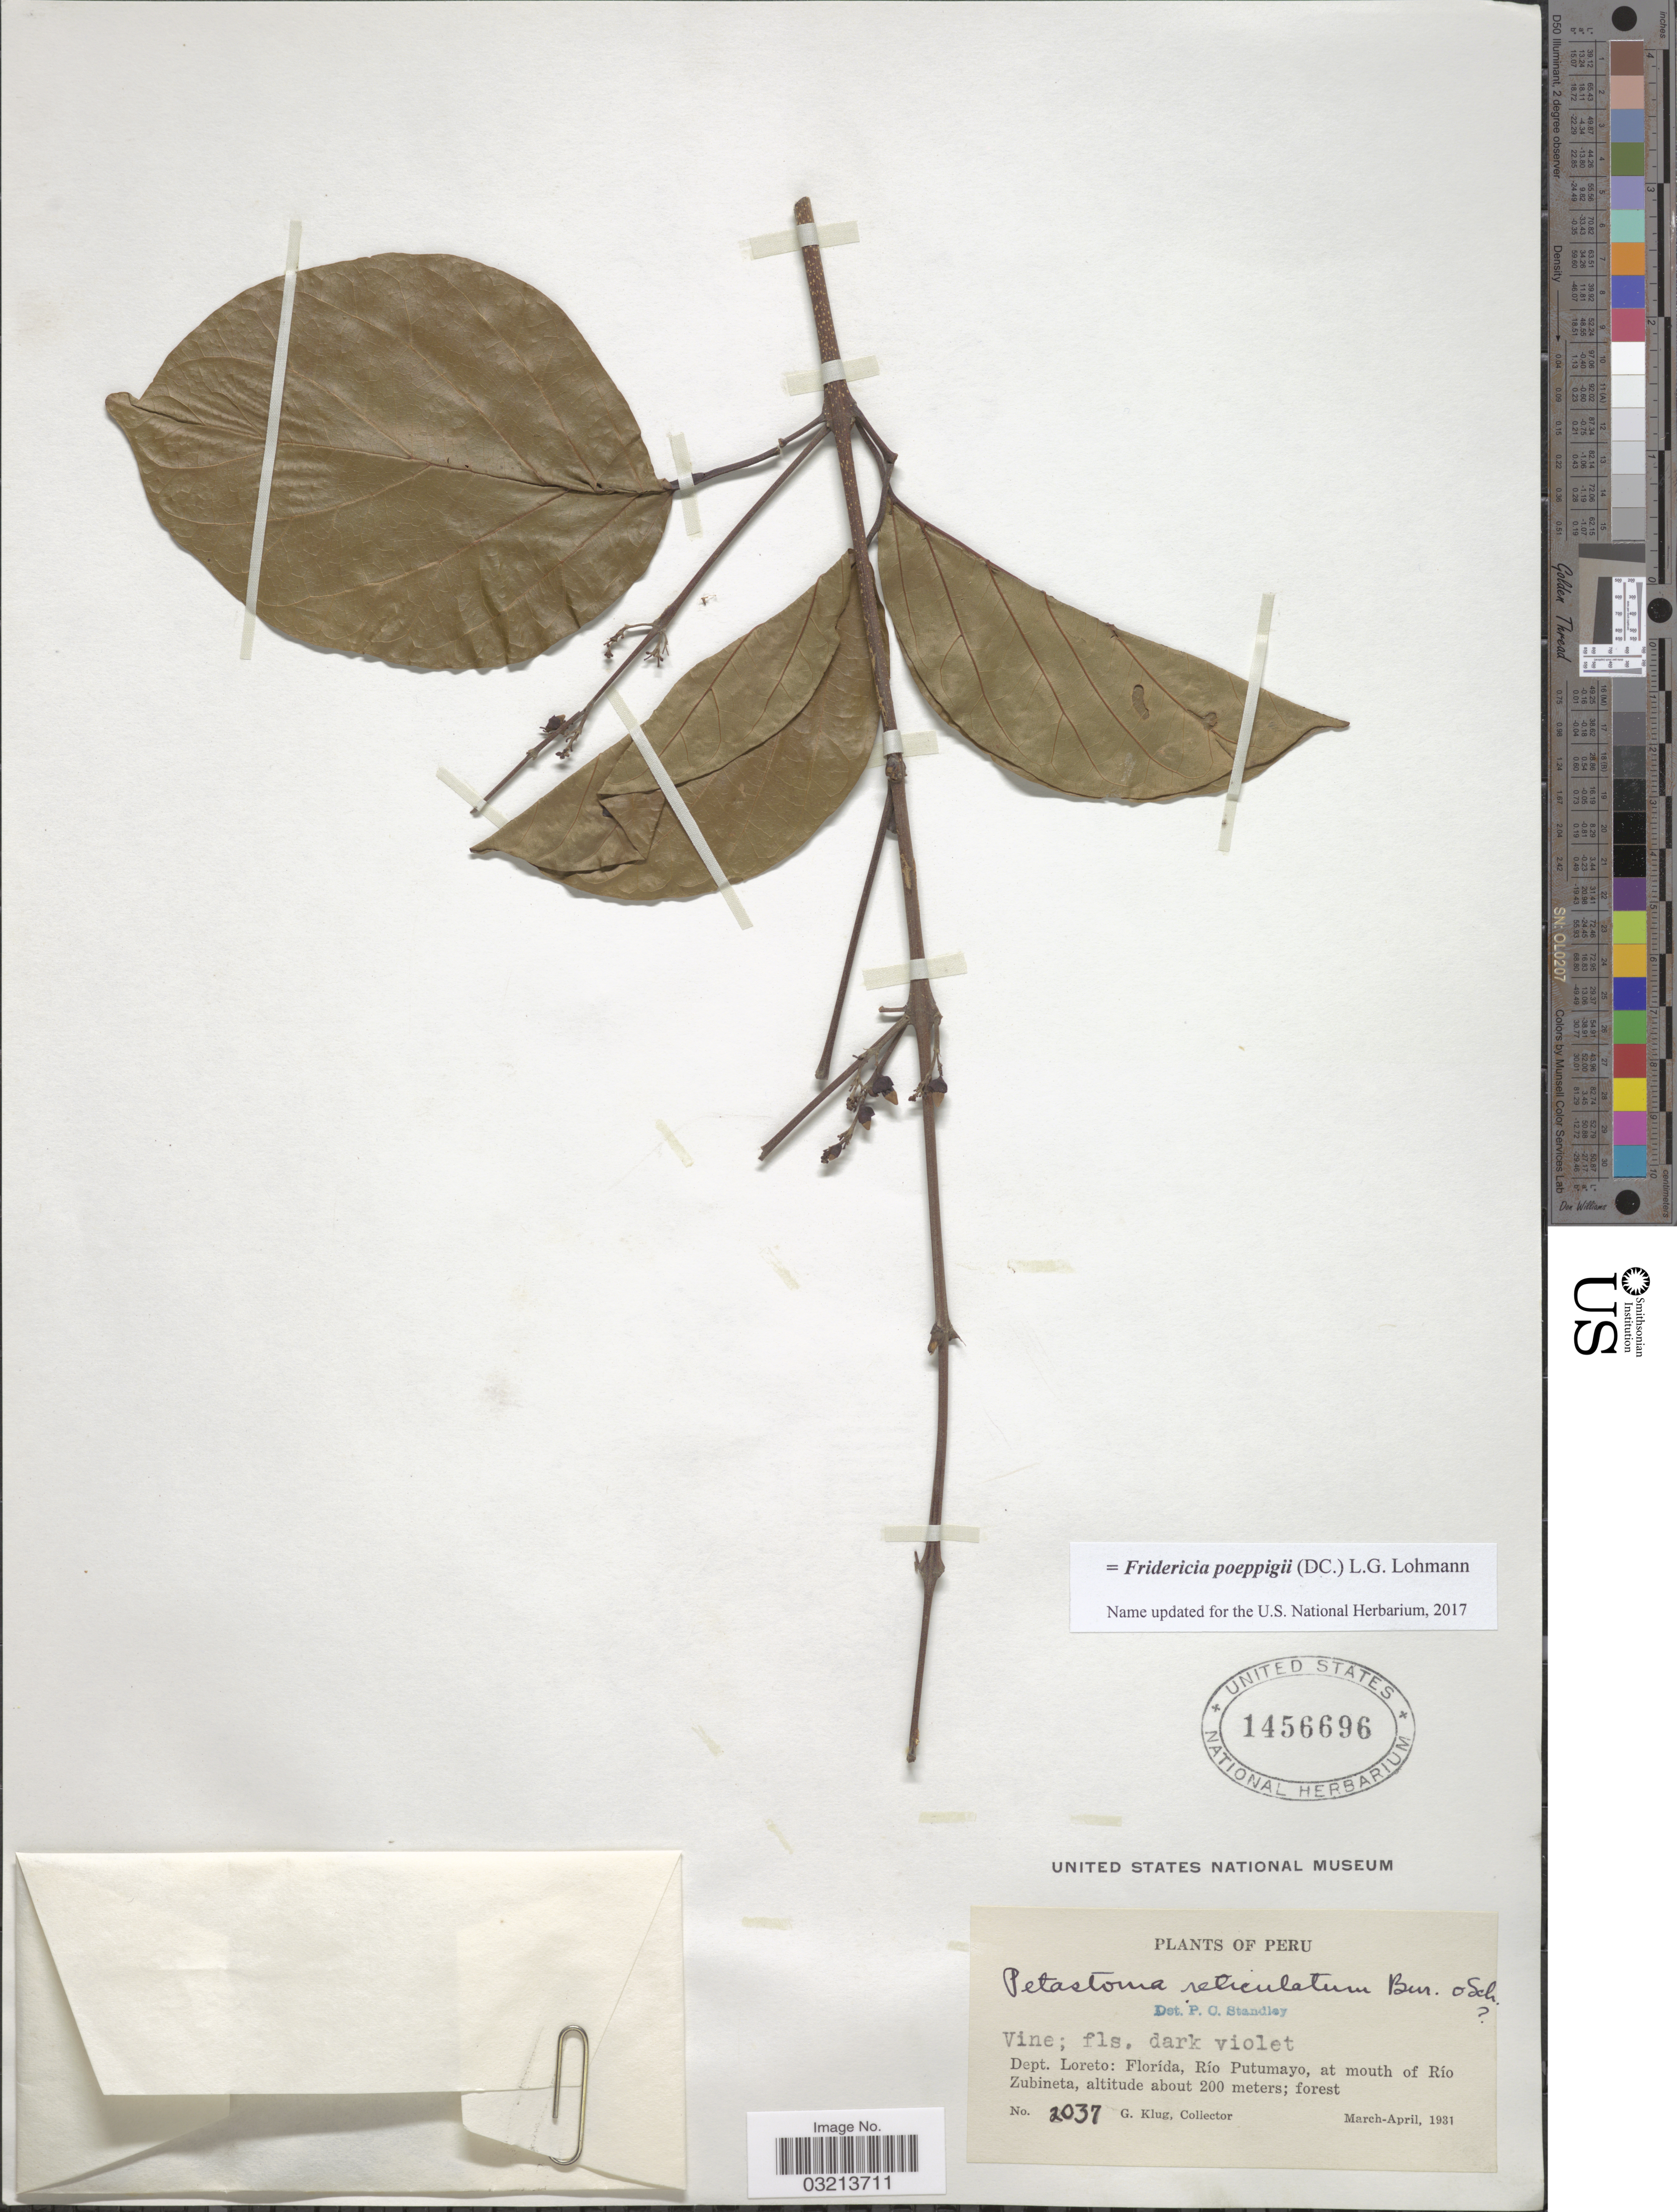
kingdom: Plantae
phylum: Tracheophyta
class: Magnoliopsida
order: Lamiales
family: Bignoniaceae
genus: Fridericia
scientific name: Fridericia poeppigii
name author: (DC.) L.G. Lohmann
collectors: G. Klug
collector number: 2037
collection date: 1931-03/1931-04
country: Peru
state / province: Loreto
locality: Dept. Loreto: Florída, Río Putumayo, at mouth of Río Zubineta.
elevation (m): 200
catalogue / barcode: US 1456696